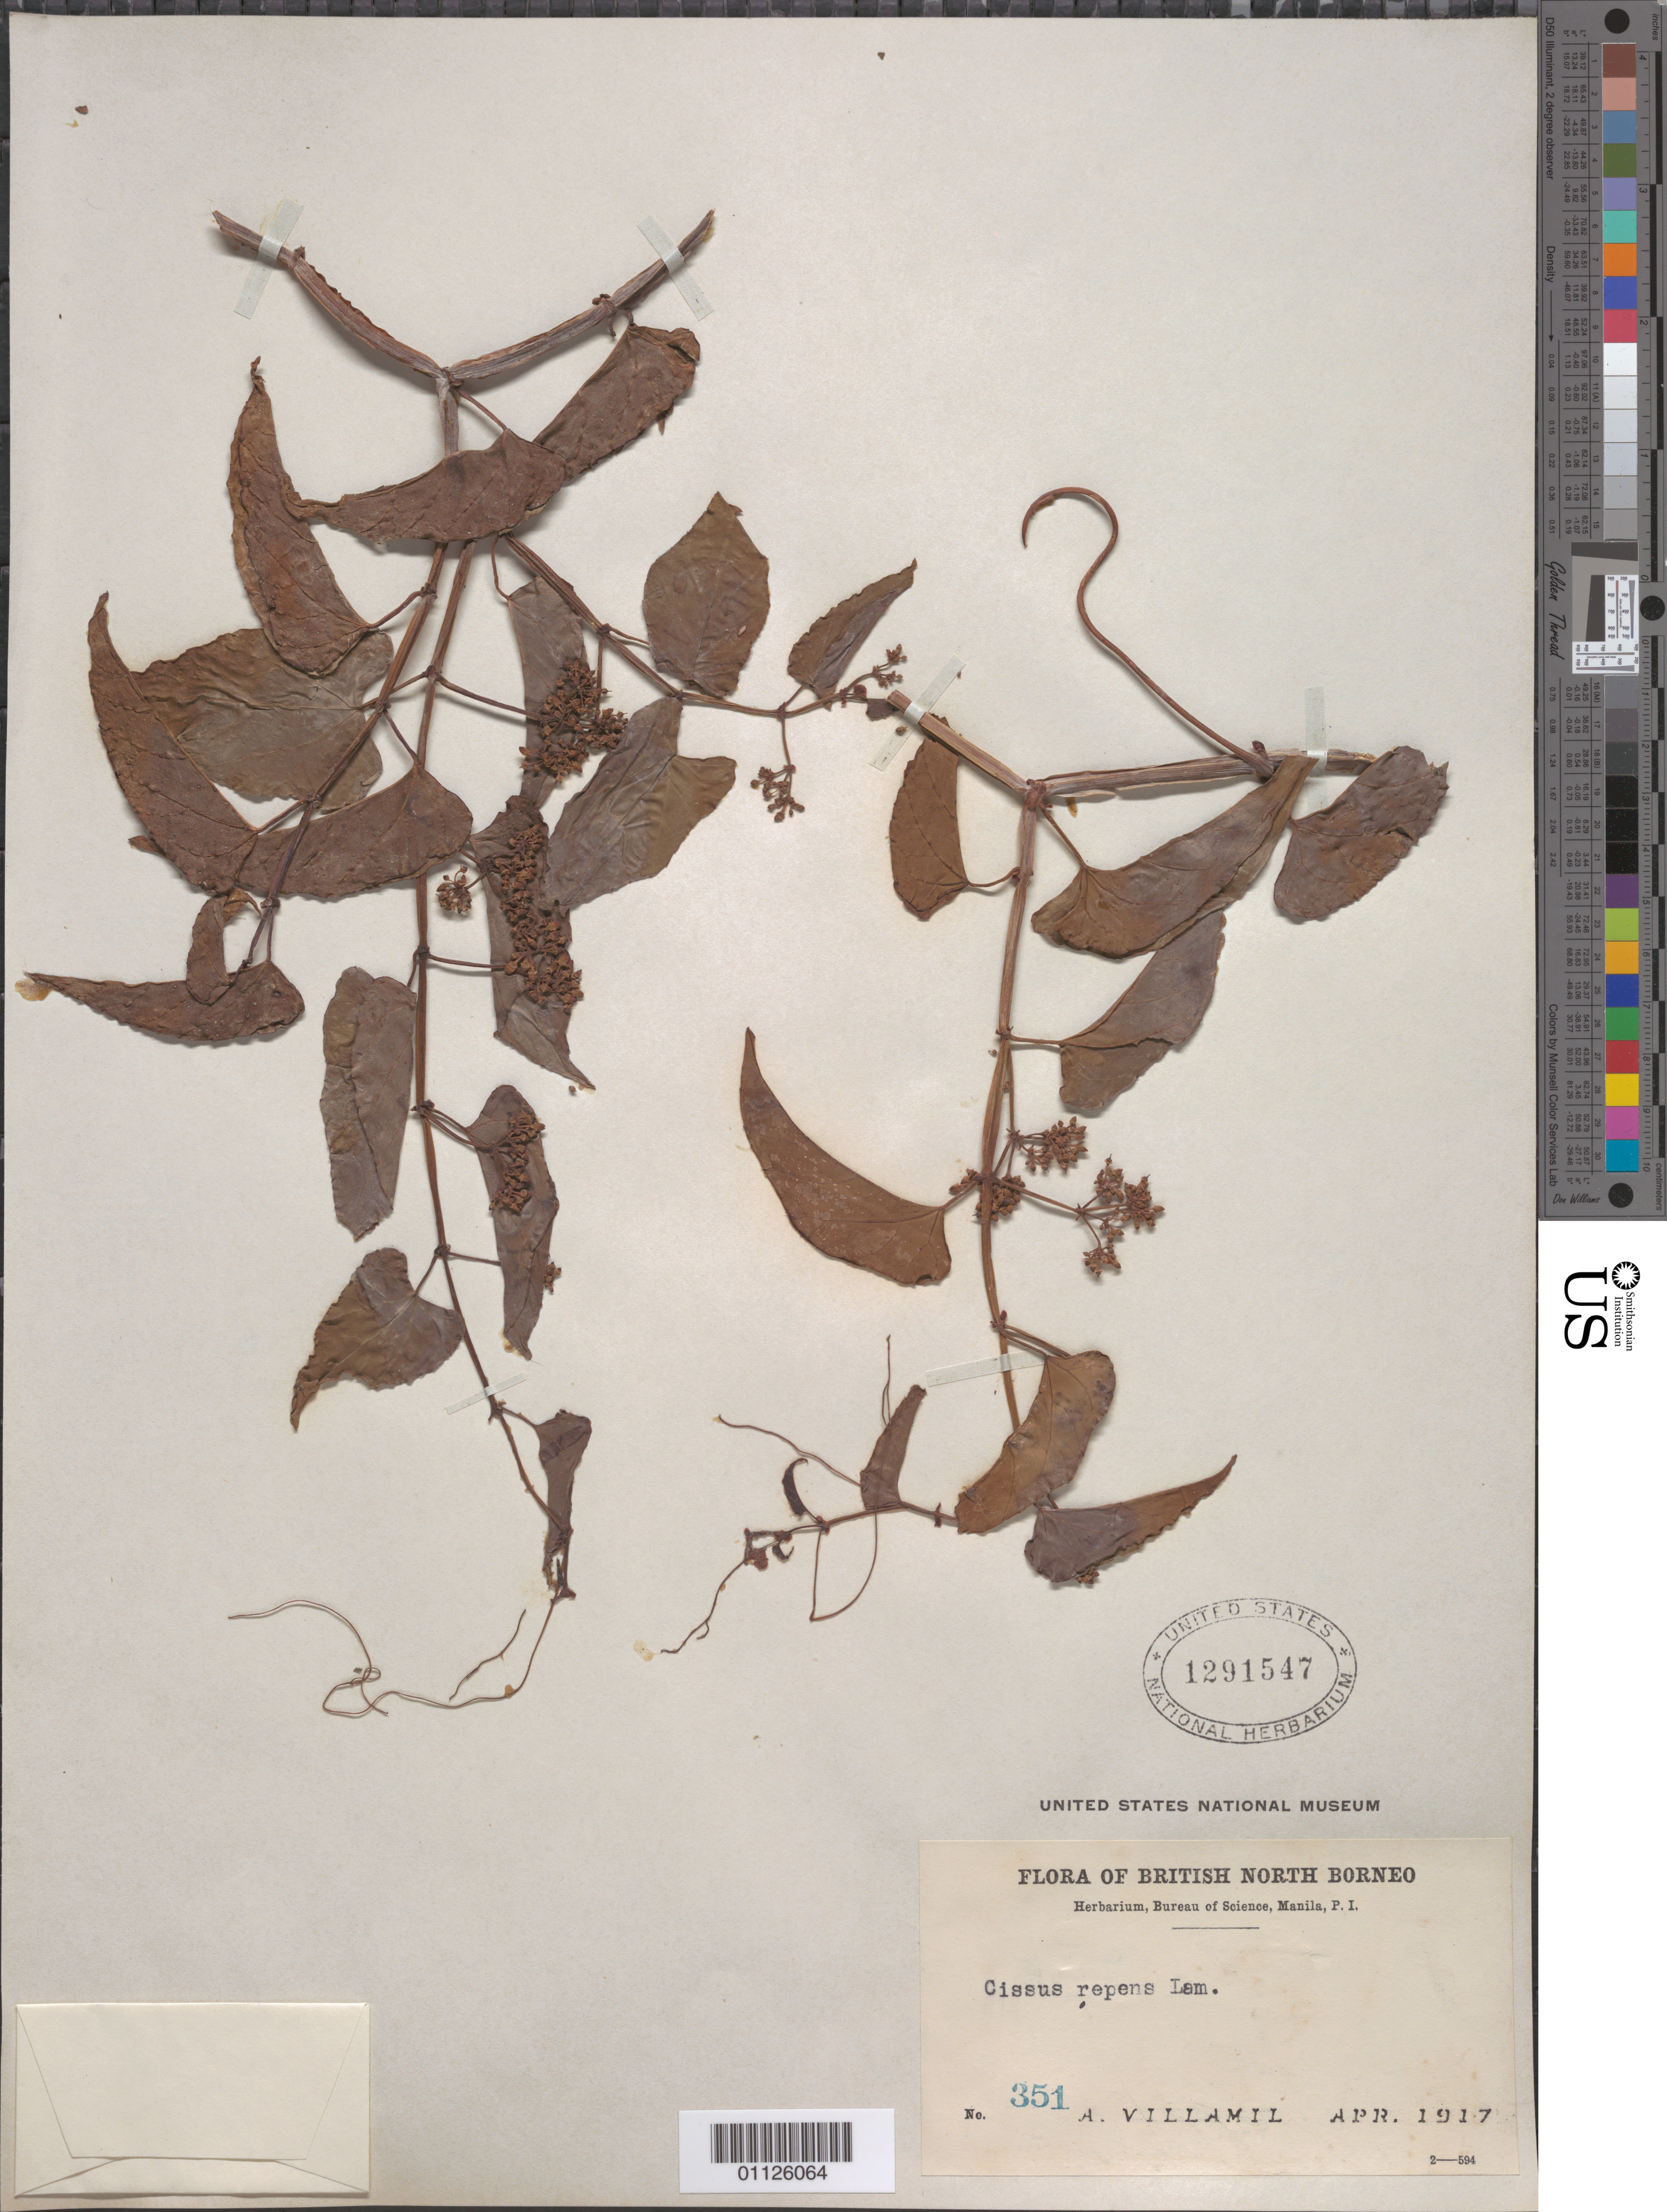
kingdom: Plantae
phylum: Tracheophyta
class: Magnoliopsida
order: Vitales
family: Vitaceae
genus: Cissus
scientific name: Cissus repens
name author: Lam.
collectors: A. Villamil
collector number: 351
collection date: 1917-04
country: Indonesia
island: Borneo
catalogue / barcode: US 1291547